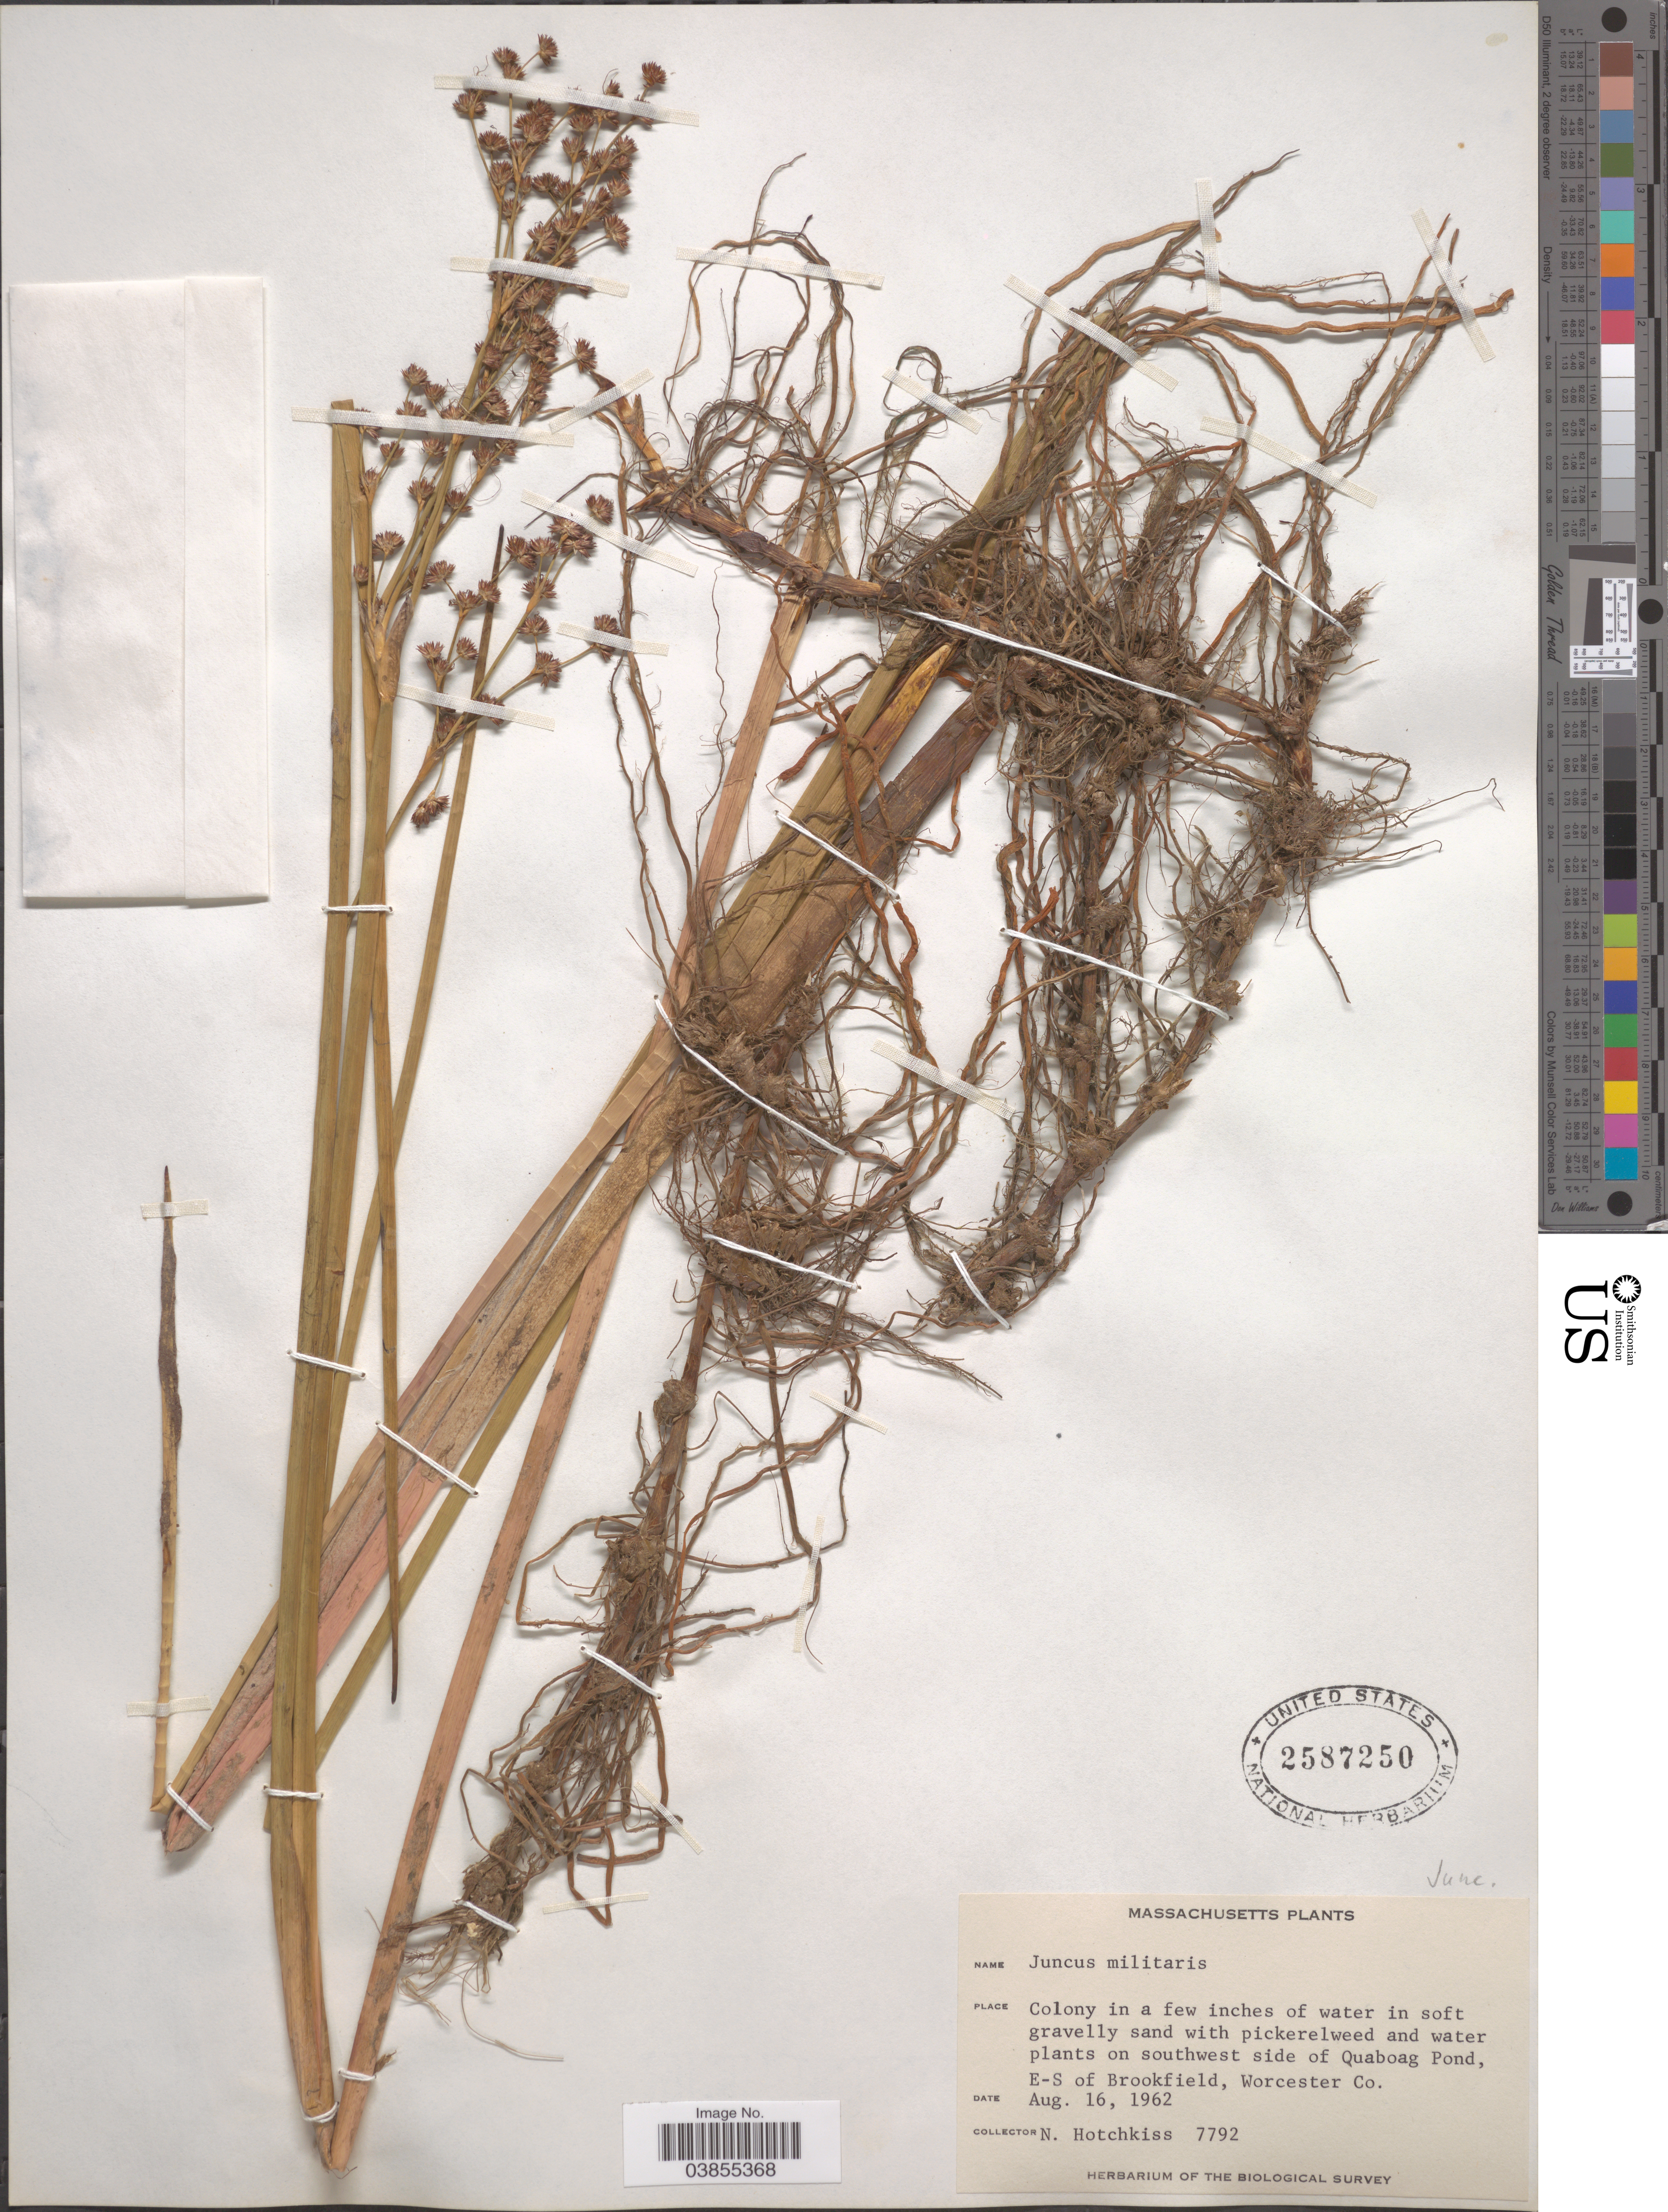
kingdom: Plantae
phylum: Tracheophyta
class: Liliopsida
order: Poales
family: Juncaceae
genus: Juncus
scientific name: Juncus militaris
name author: Bigelow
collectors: N. Hotchkiss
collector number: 7792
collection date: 1962-08-16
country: United States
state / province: Massachusetts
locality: On southwest side of Quaboag Pond, E-S of Brookfield, Worcester Co.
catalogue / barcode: US 2587250